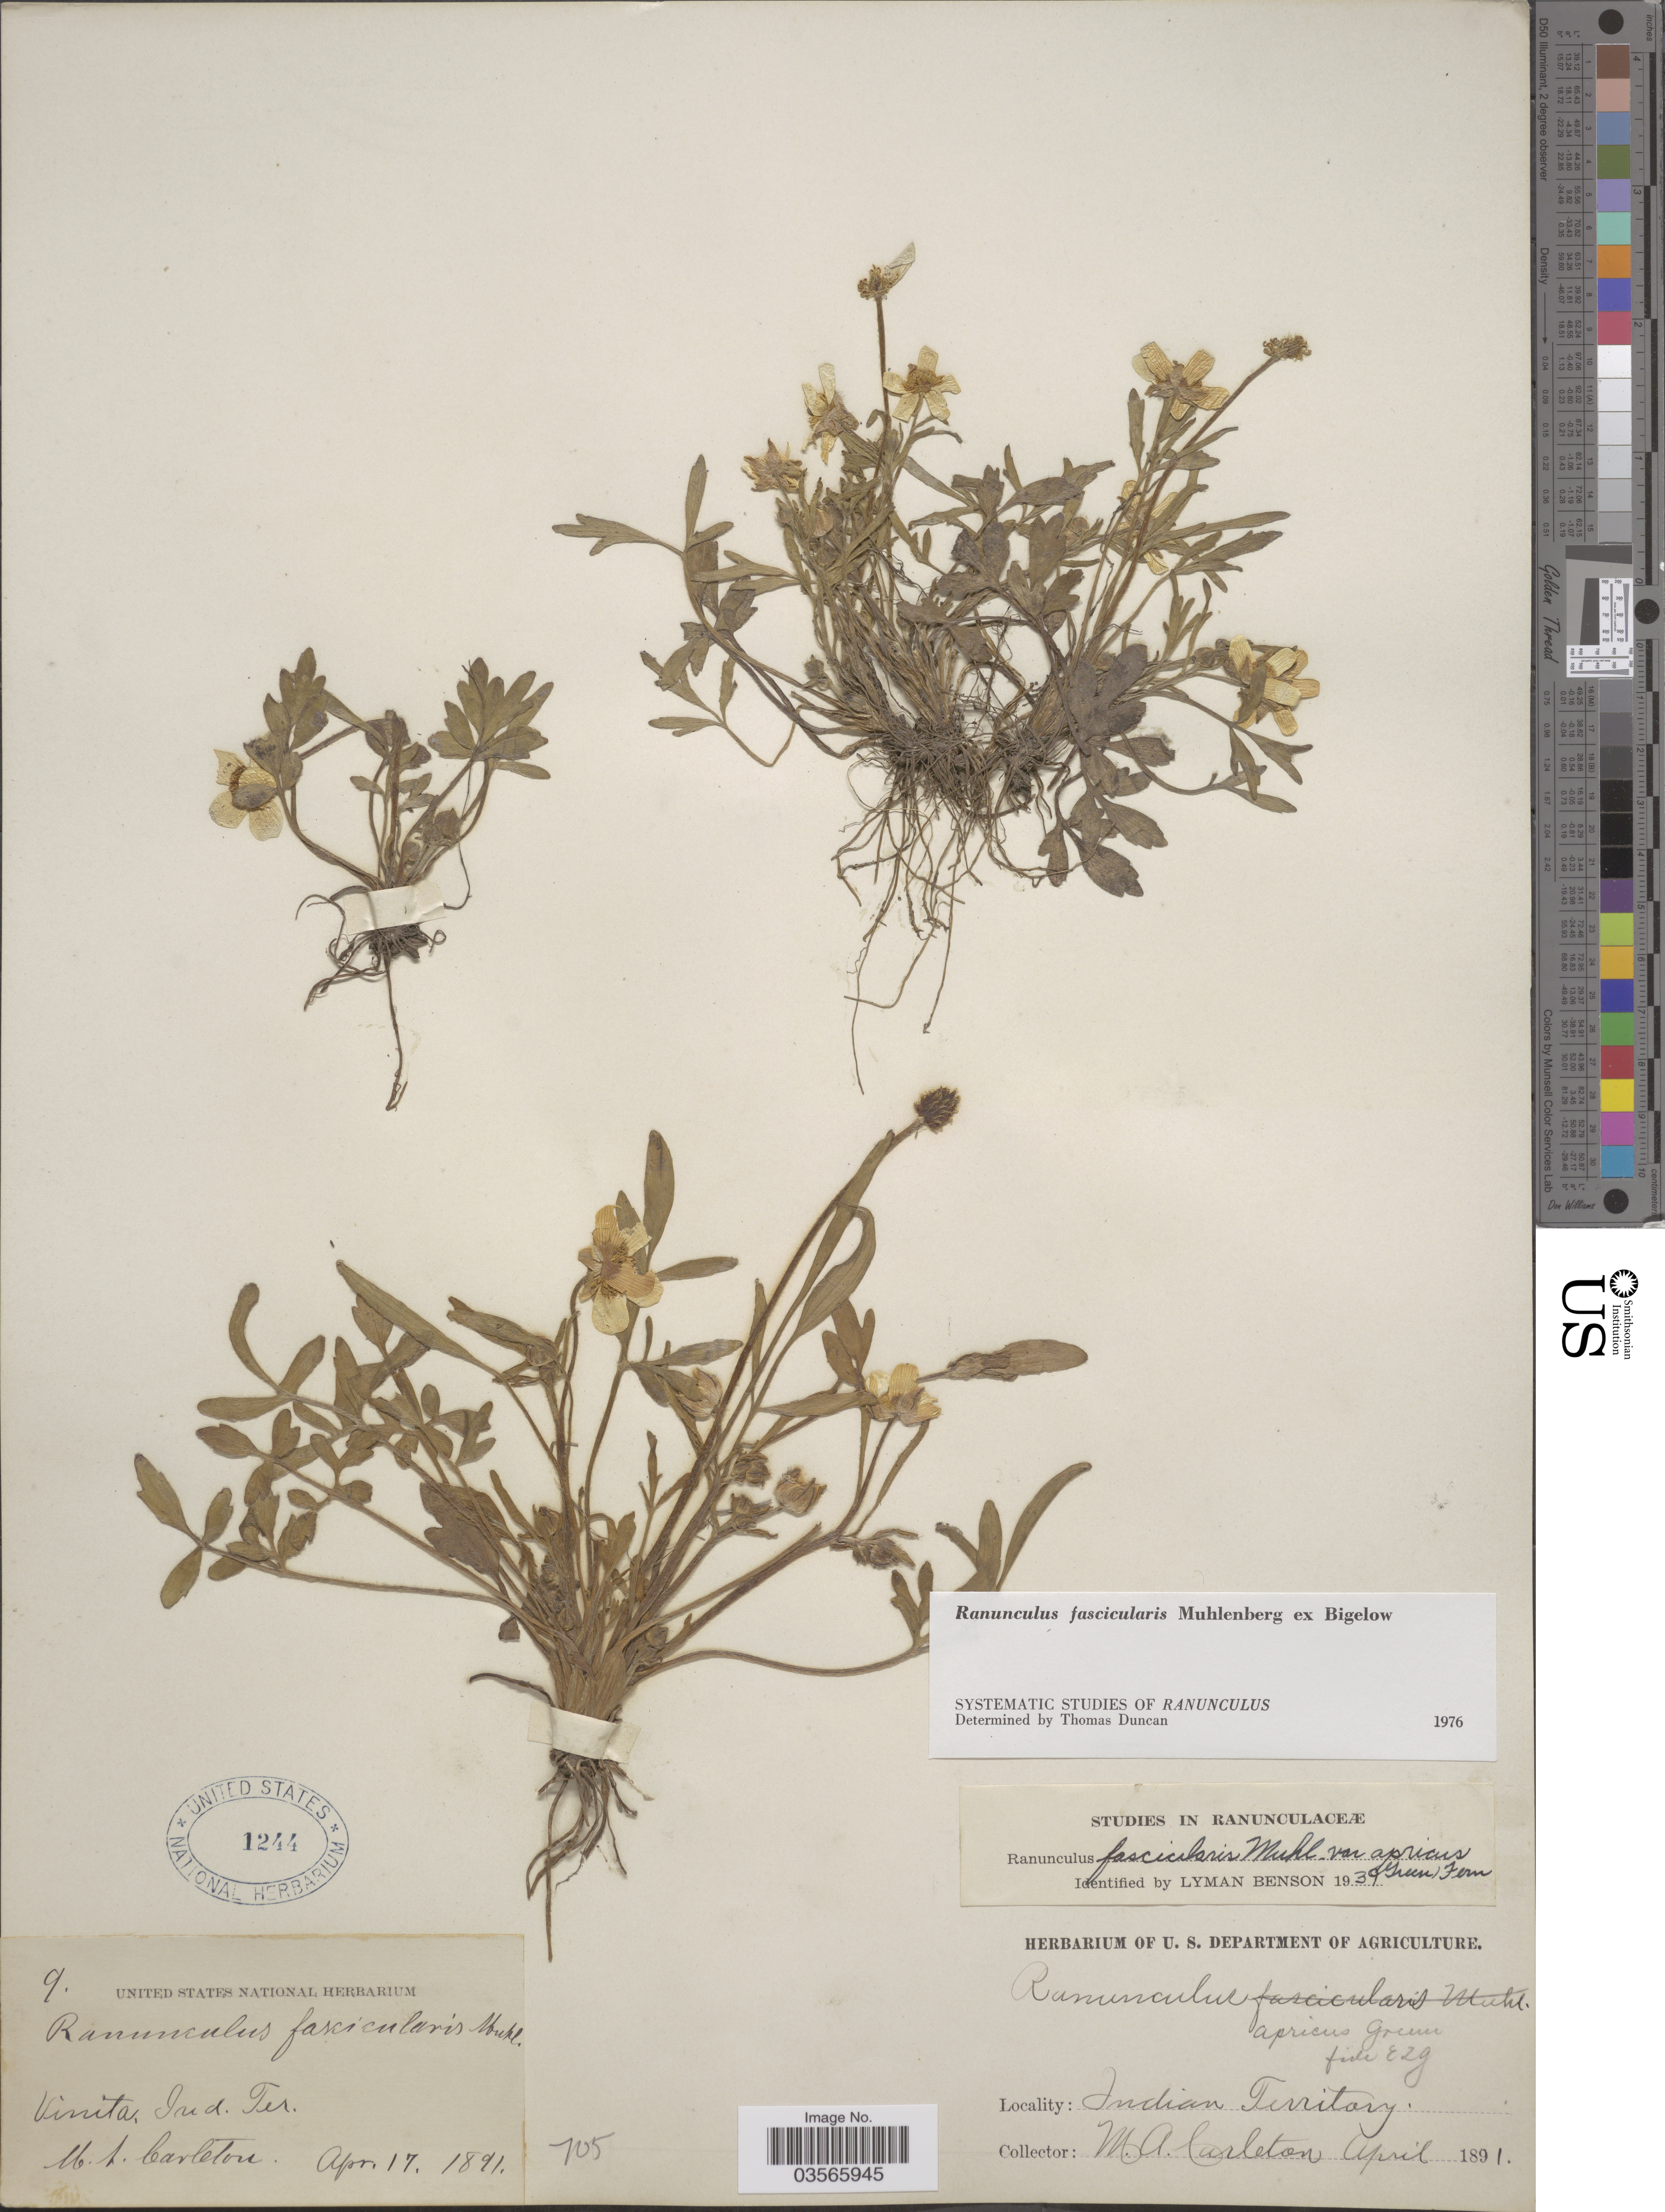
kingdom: Plantae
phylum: Tracheophyta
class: Magnoliopsida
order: Ranunculales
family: Ranunculaceae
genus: Ranunculus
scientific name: Ranunculus fascicularis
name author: Muhl. ex Bigelow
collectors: M. A. Carleton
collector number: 9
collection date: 1891-04-17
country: United States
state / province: Oklahoma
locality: Vinita, Indian Territory.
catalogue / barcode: US 1244